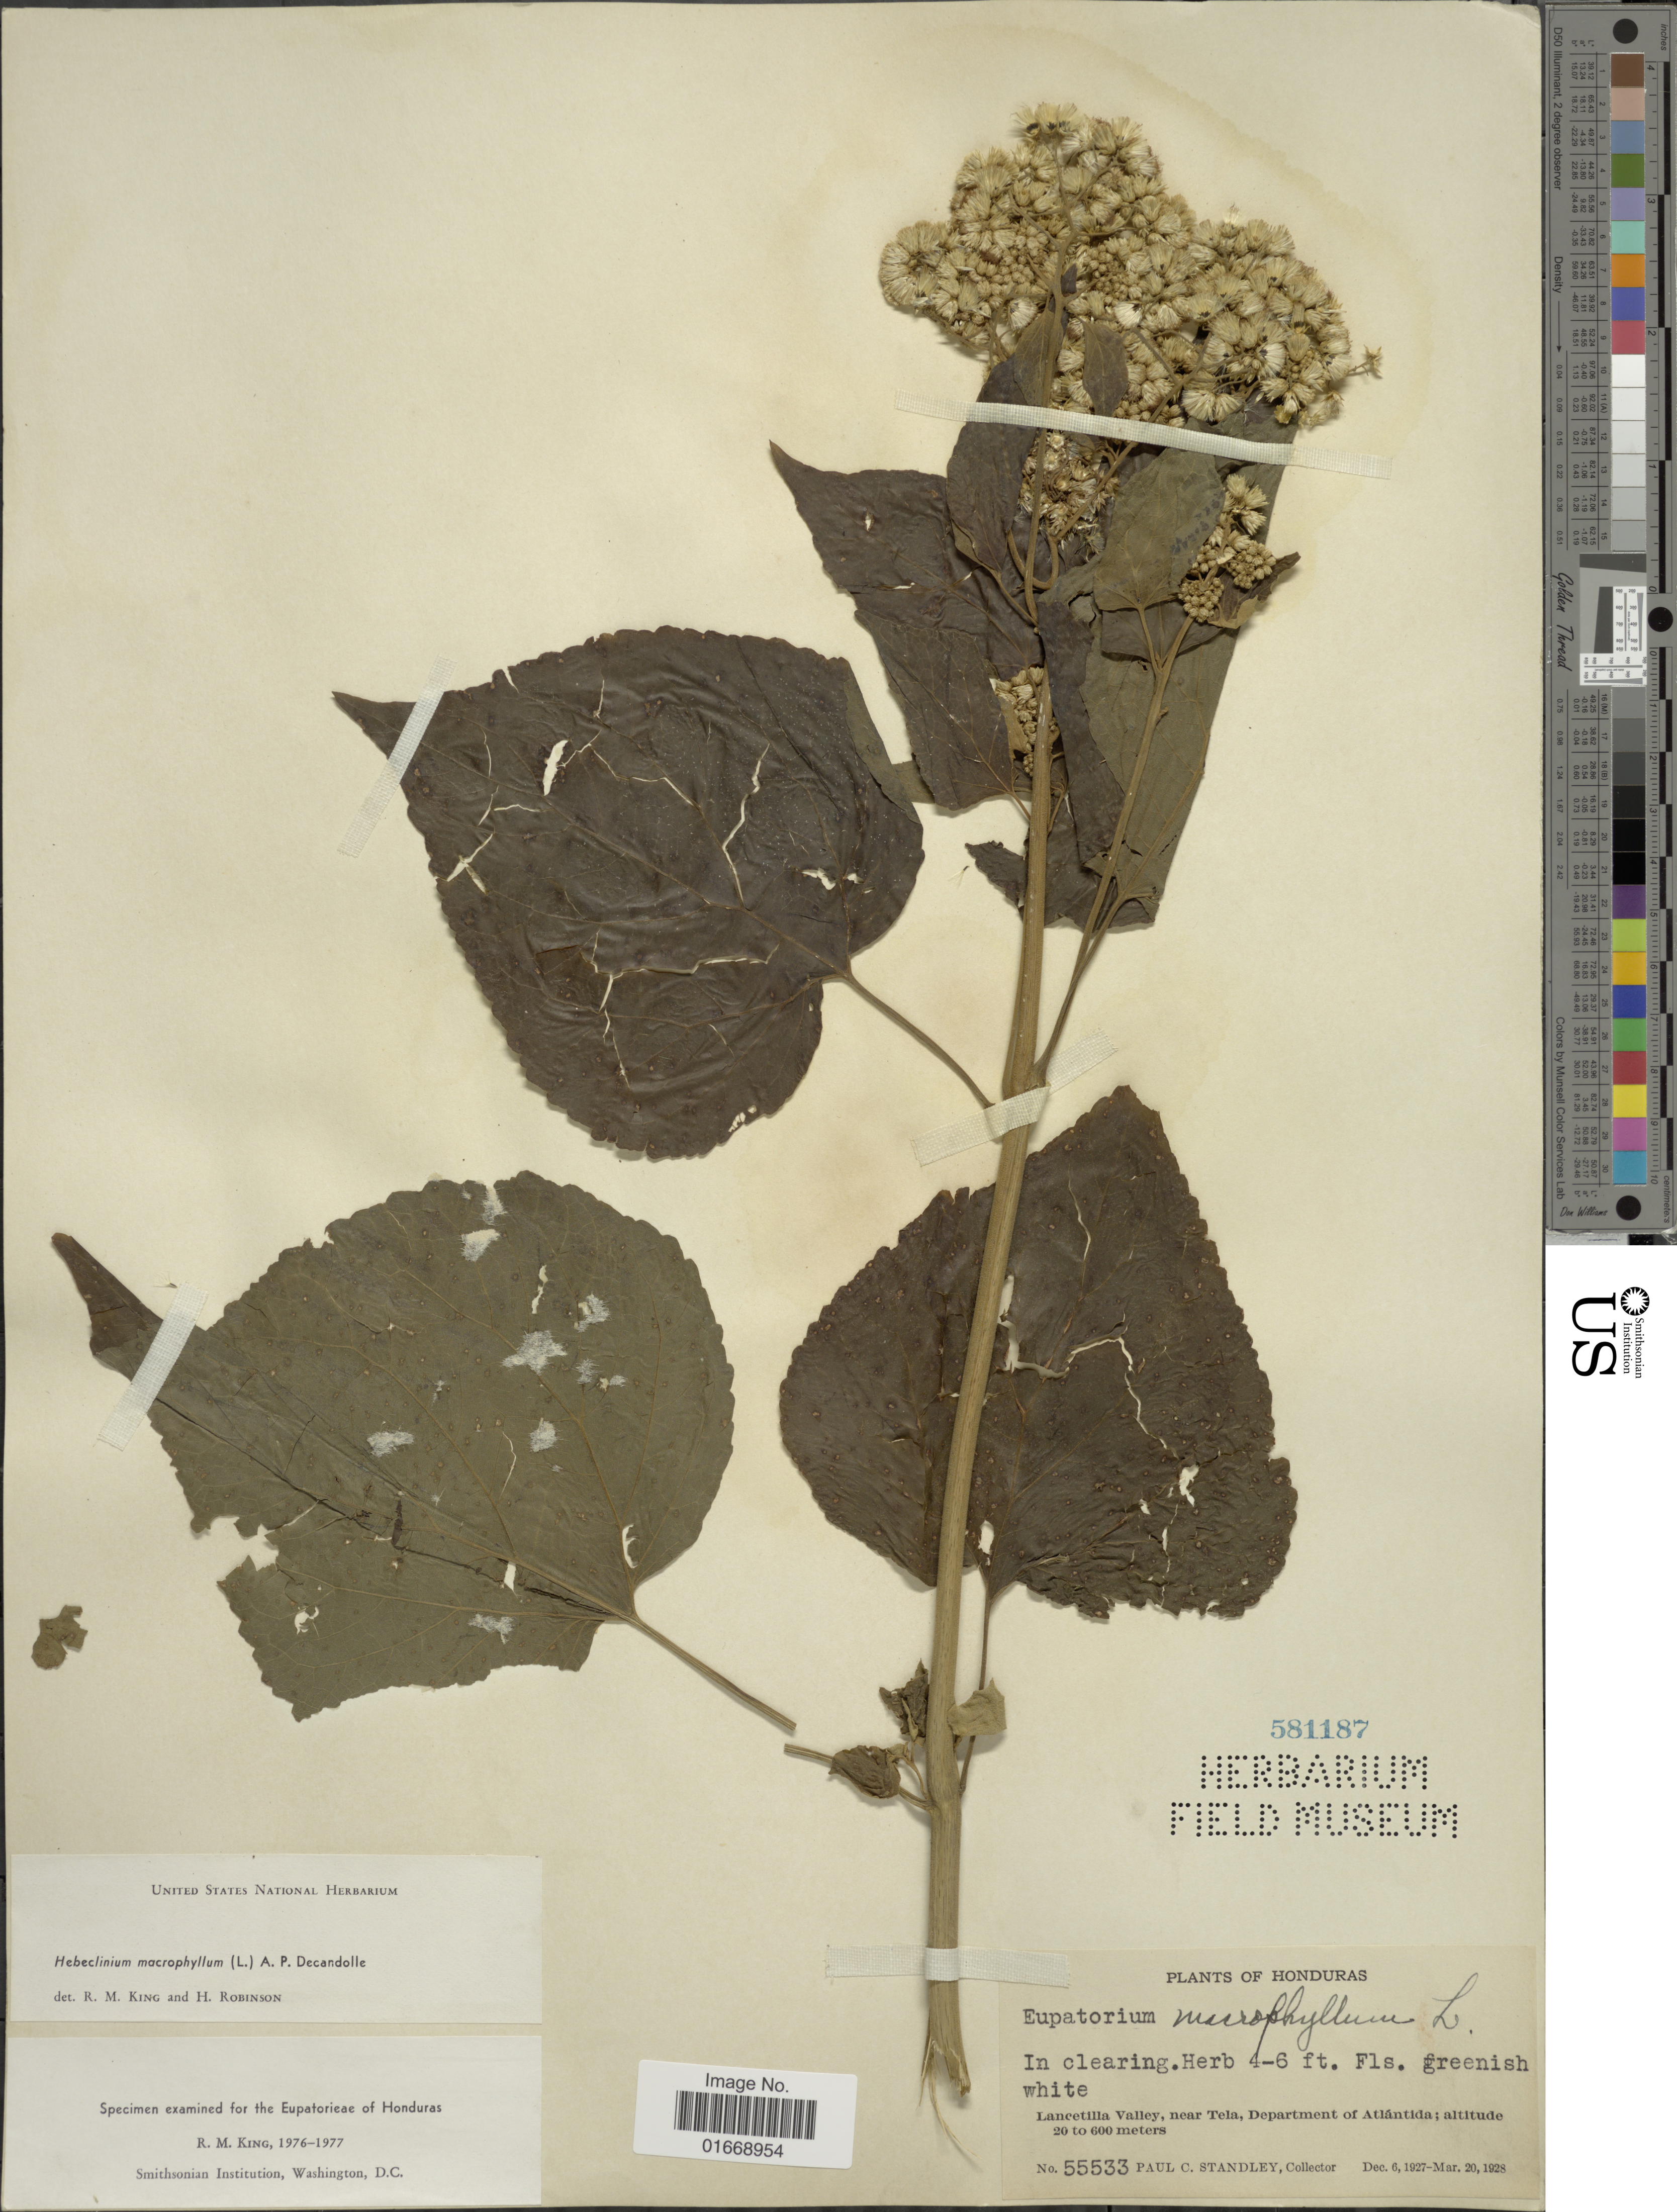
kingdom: Plantae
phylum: Tracheophyta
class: Magnoliopsida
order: Asterales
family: Asteraceae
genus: Hebeclinium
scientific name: Hebeclinium macrophyllum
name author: (L.) DC.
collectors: P. C. Standley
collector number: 55533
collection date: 1927-12-06/1928-03-20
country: Honduras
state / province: Atlántida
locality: Lancetilla Valley, near Tela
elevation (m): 20